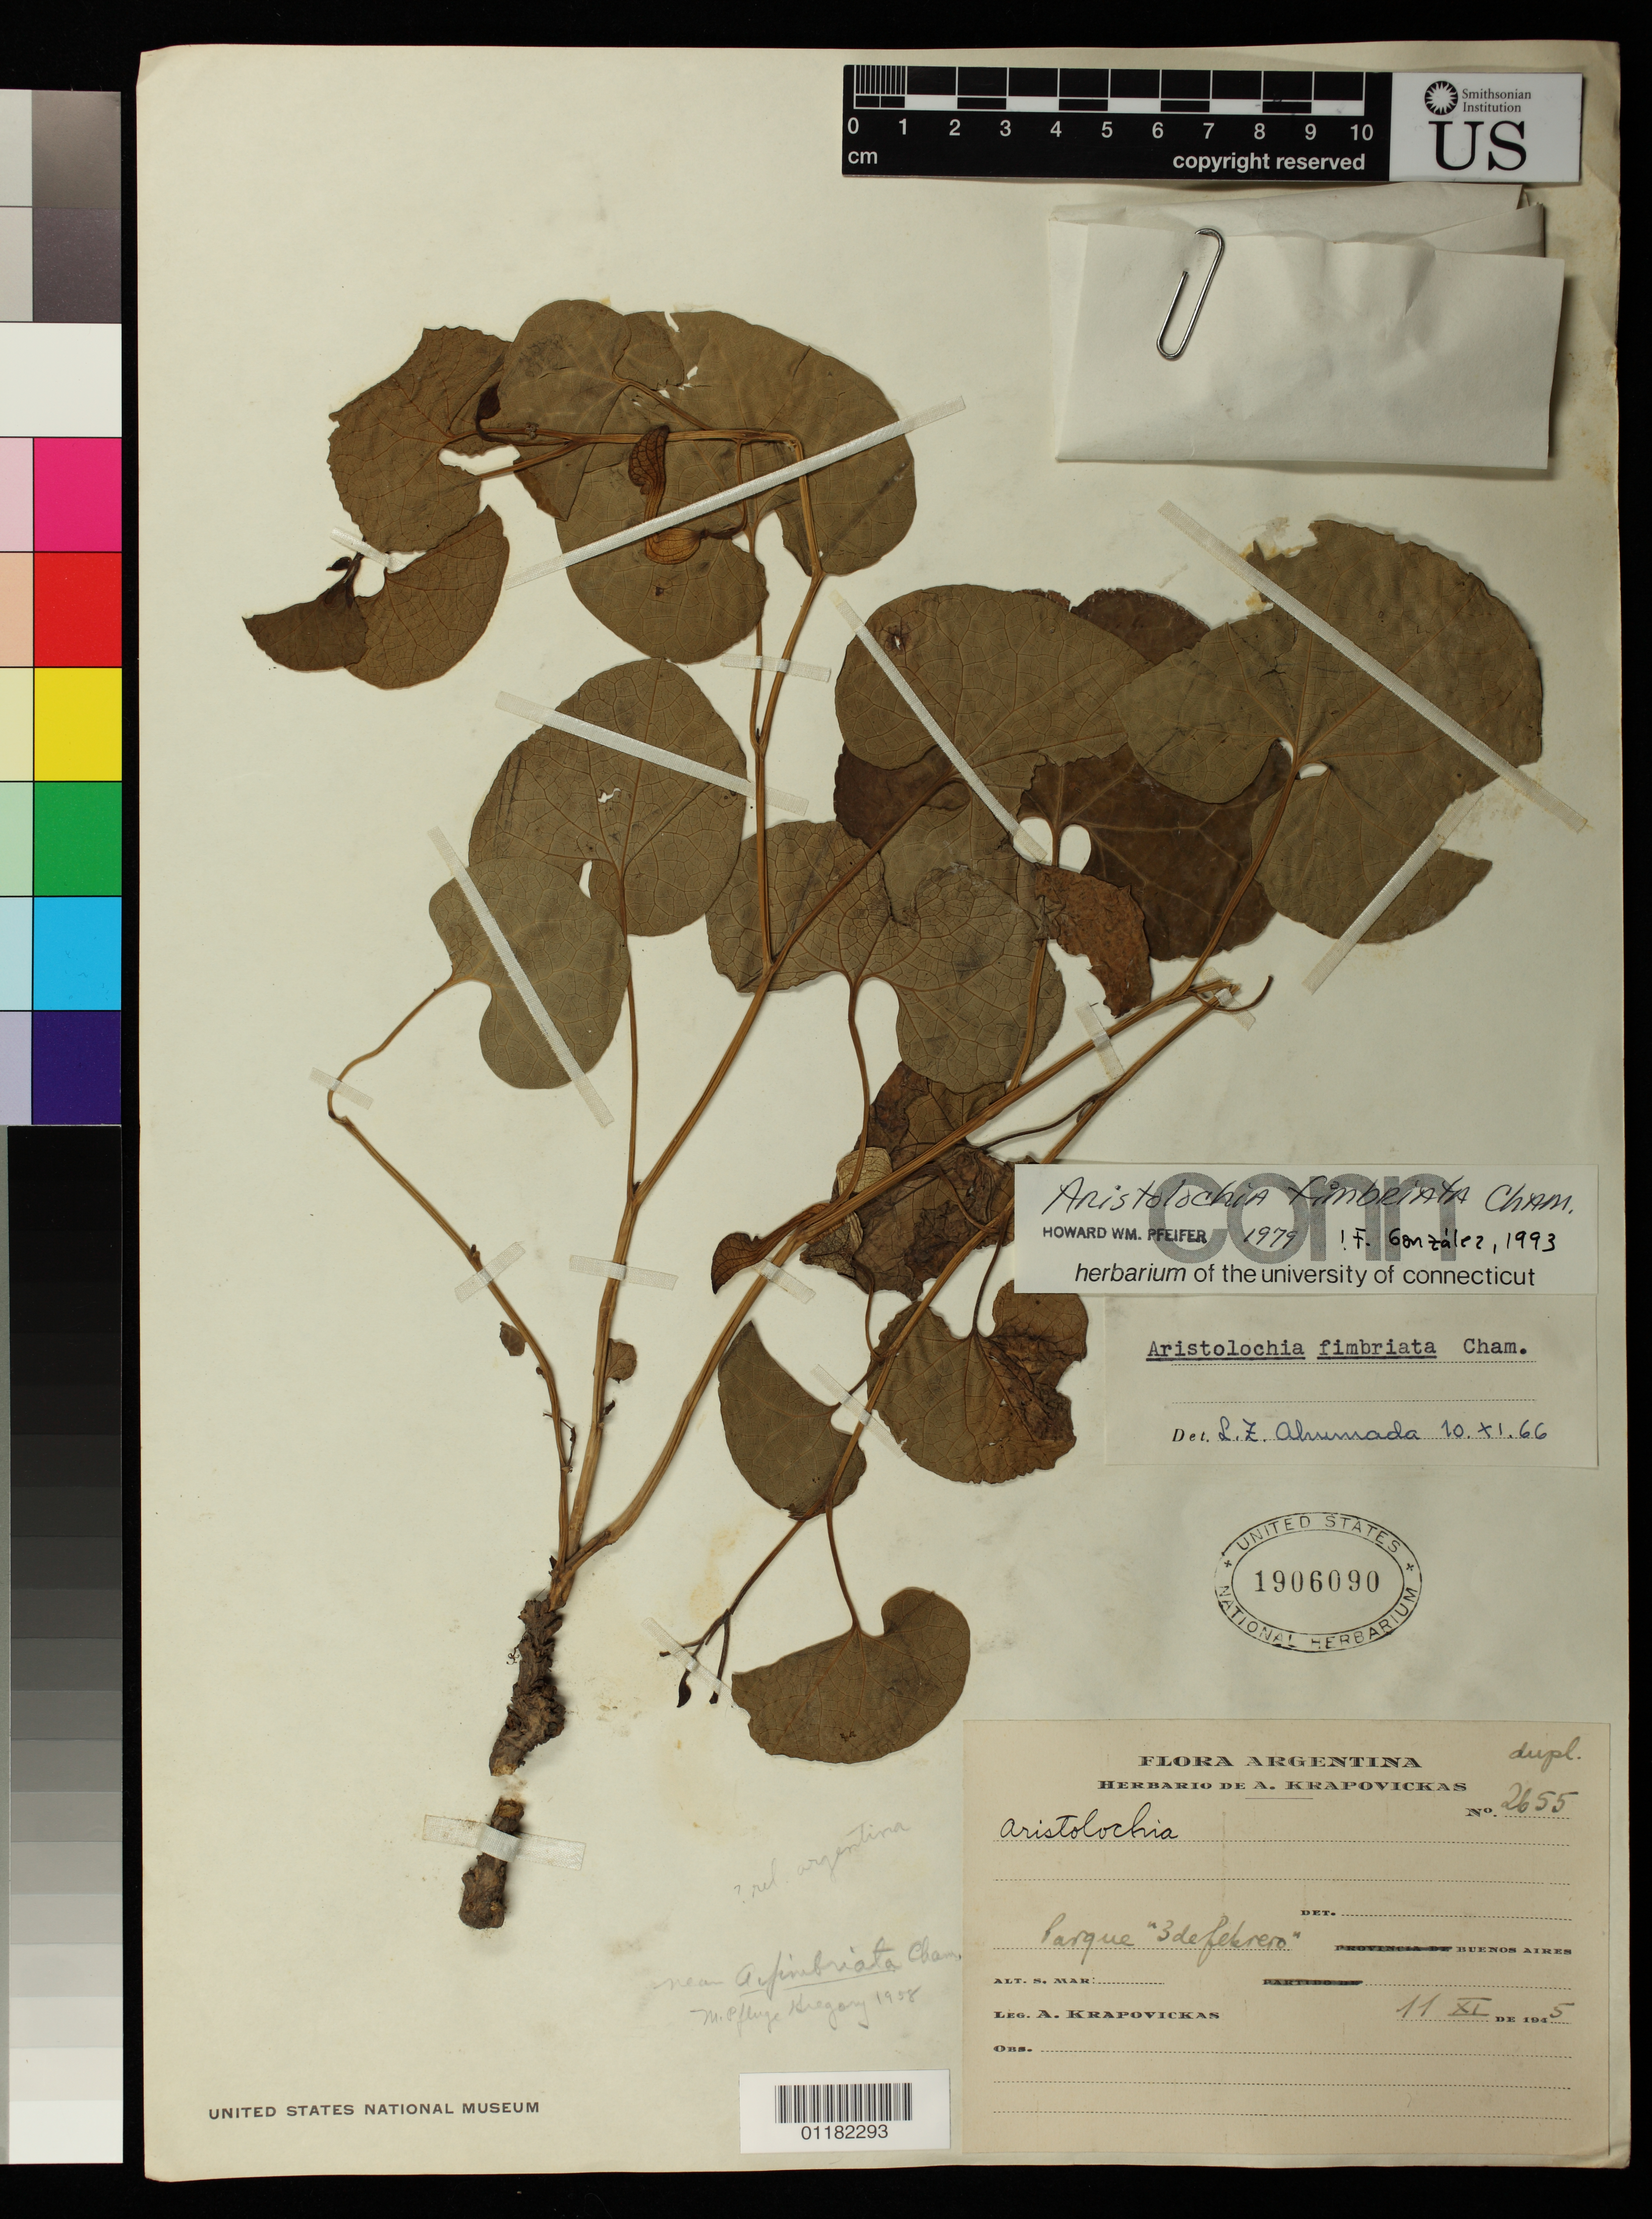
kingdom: Plantae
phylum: Tracheophyta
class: Magnoliopsida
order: Piperales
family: Aristolochiaceae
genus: Aristolochia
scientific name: Aristolochia fimbriata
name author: Cham.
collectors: A. Krapovickas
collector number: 2655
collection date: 1945-11-11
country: Argentina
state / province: Buenos Aires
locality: Parque Tres de Febrero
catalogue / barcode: US 1906090